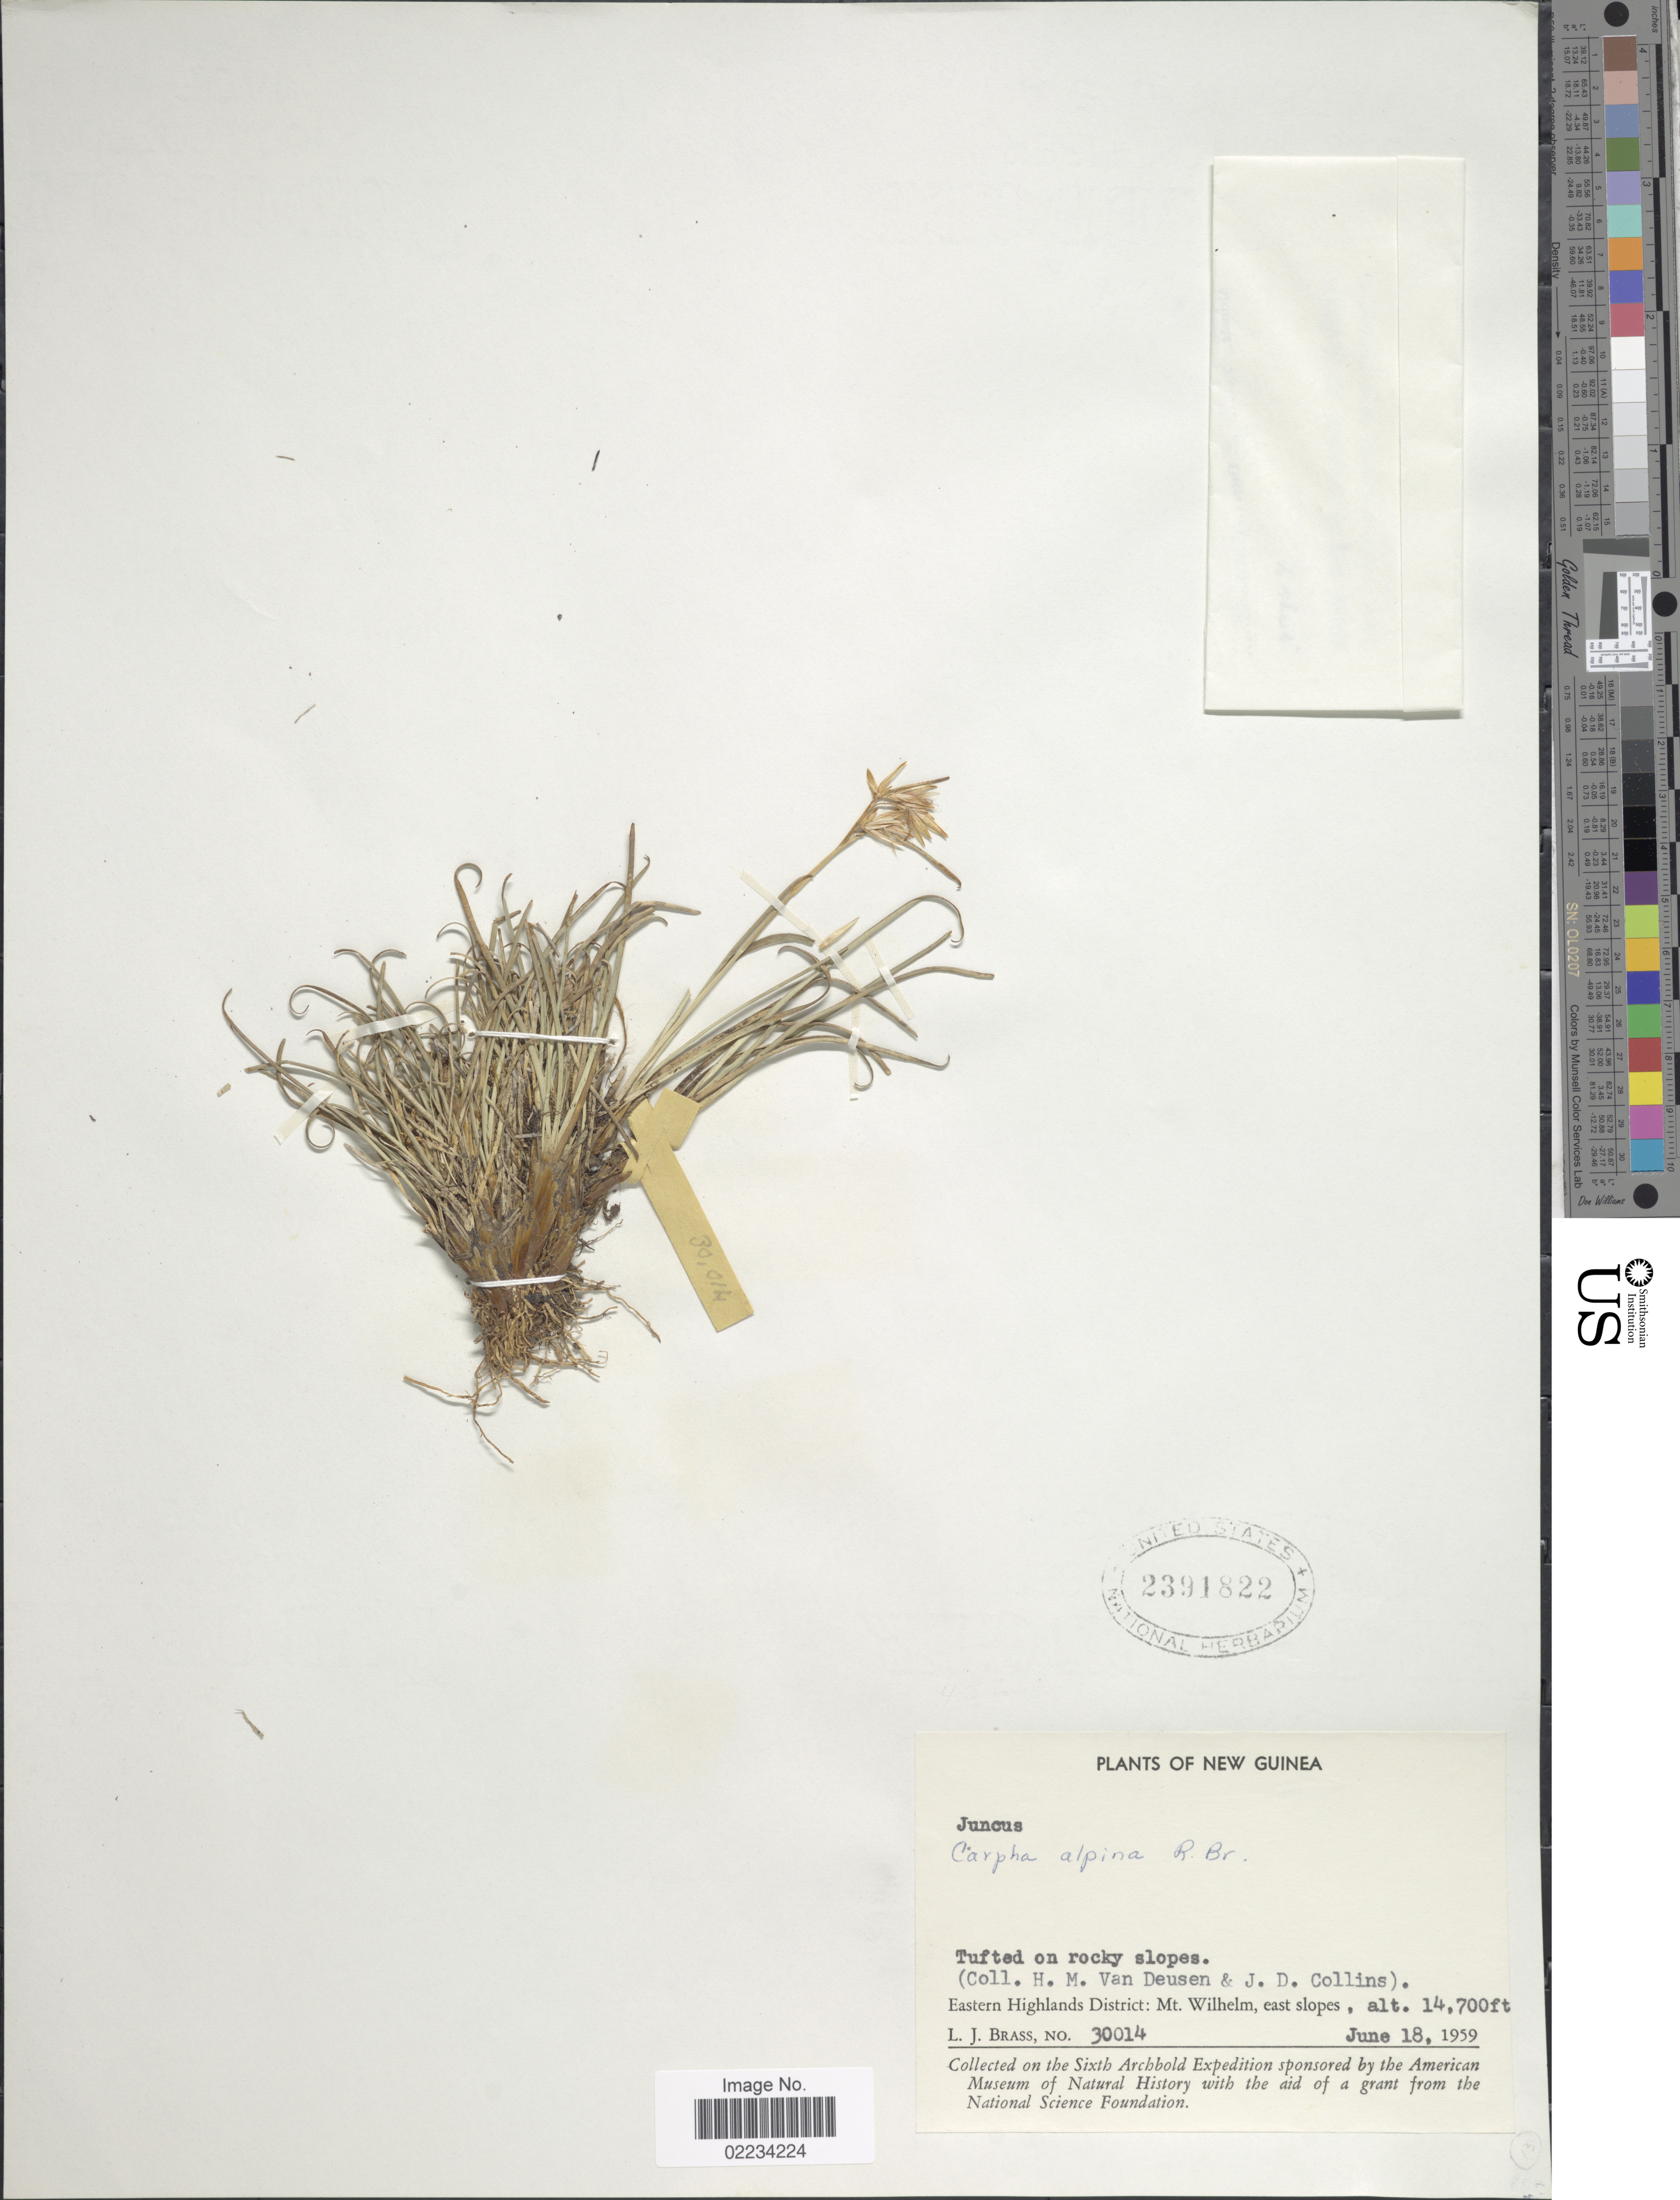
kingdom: Plantae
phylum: Tracheophyta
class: Liliopsida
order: Poales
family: Cyperaceae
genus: Carpha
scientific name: Carpha alpina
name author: R. Br.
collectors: L. J. Brass, H. Van Deusen & J. Collins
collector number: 30014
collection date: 1959-06-18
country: Papua New Guinea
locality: Tufted on rocky slopes, Eastern Highlands District: Mt Wilhelm, east slopes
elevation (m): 4481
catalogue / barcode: US 2391822